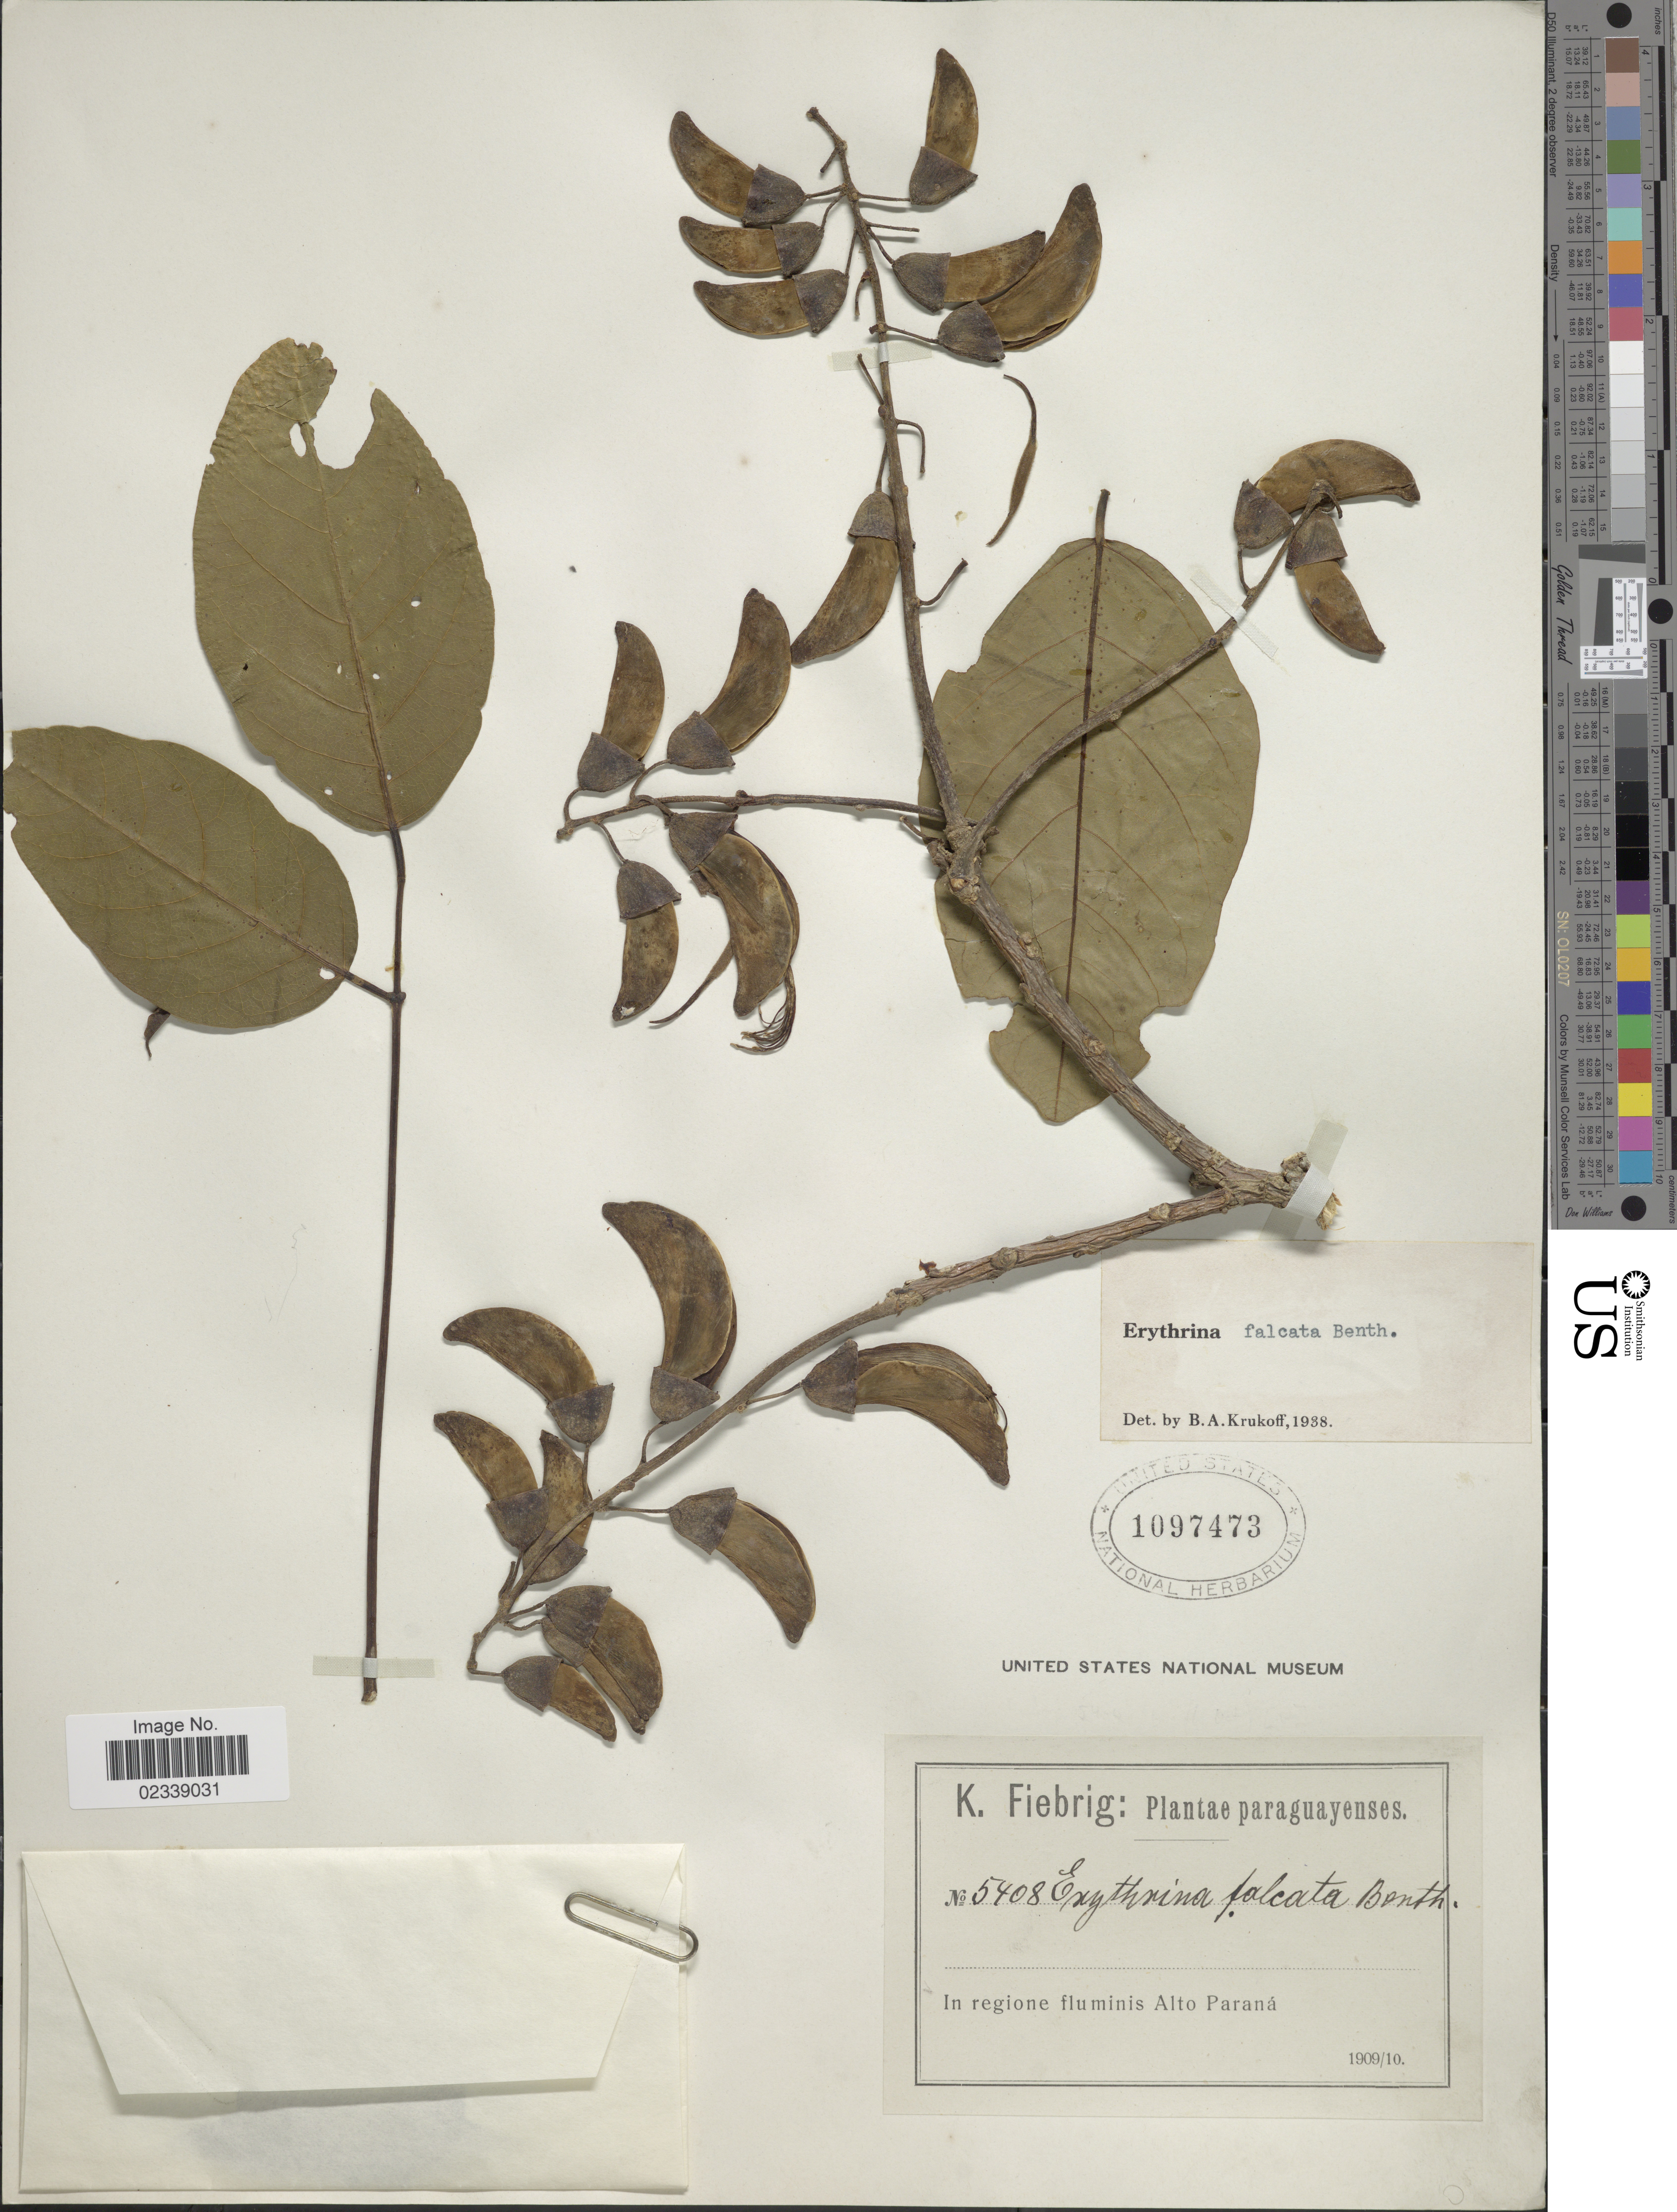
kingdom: Plantae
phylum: Tracheophyta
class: Magnoliopsida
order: Fabales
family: Fabaceae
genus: Erythrina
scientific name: Erythrina falcata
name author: Benth.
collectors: K. Fiebrig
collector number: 5408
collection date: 1909/1910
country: Paraguay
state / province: Alto Parana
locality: Paraguayenses, In regione fluminis Alto Parana.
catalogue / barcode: US 1097473